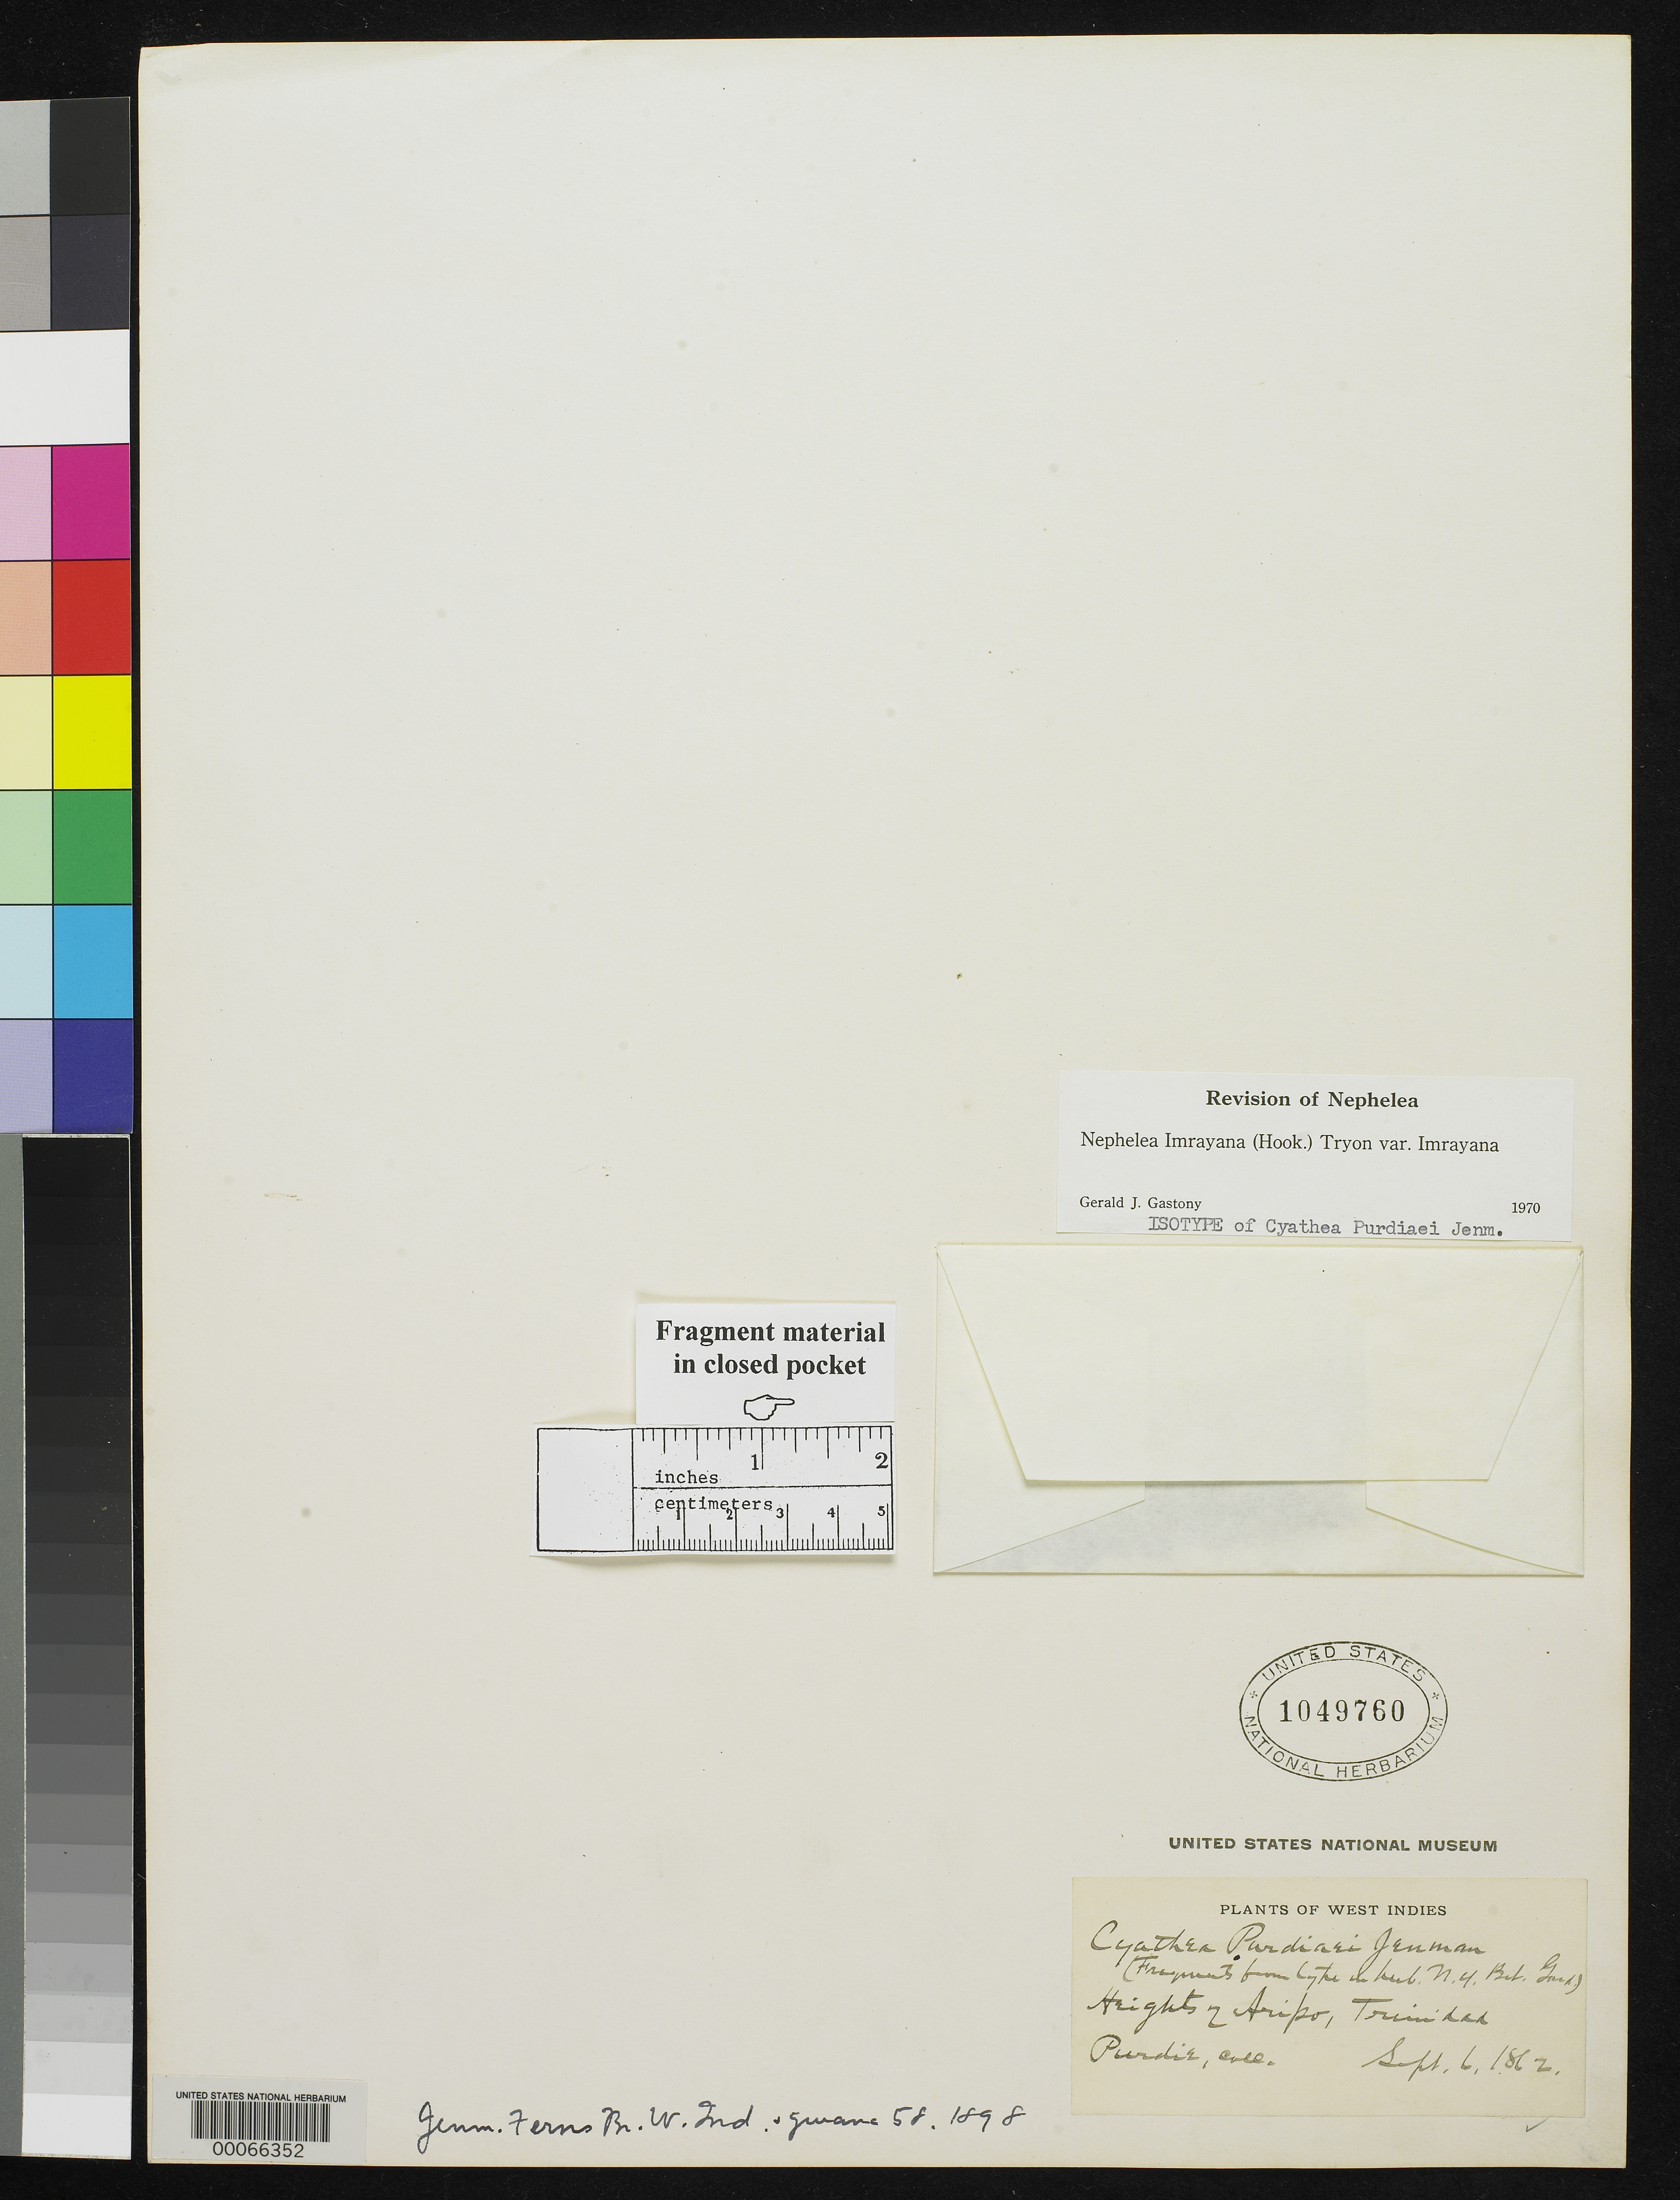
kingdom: Plantae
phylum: Tracheophyta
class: Polypodiopsida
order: Cyatheales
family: Cyatheaceae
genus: Cyathea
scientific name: Cyathea purdiaei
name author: Jenman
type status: Type Fragment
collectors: W. Purdie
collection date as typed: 06 Sep 1862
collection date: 1862-09-06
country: Trinidad and Tobago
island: Trinidad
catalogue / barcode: US 1049760